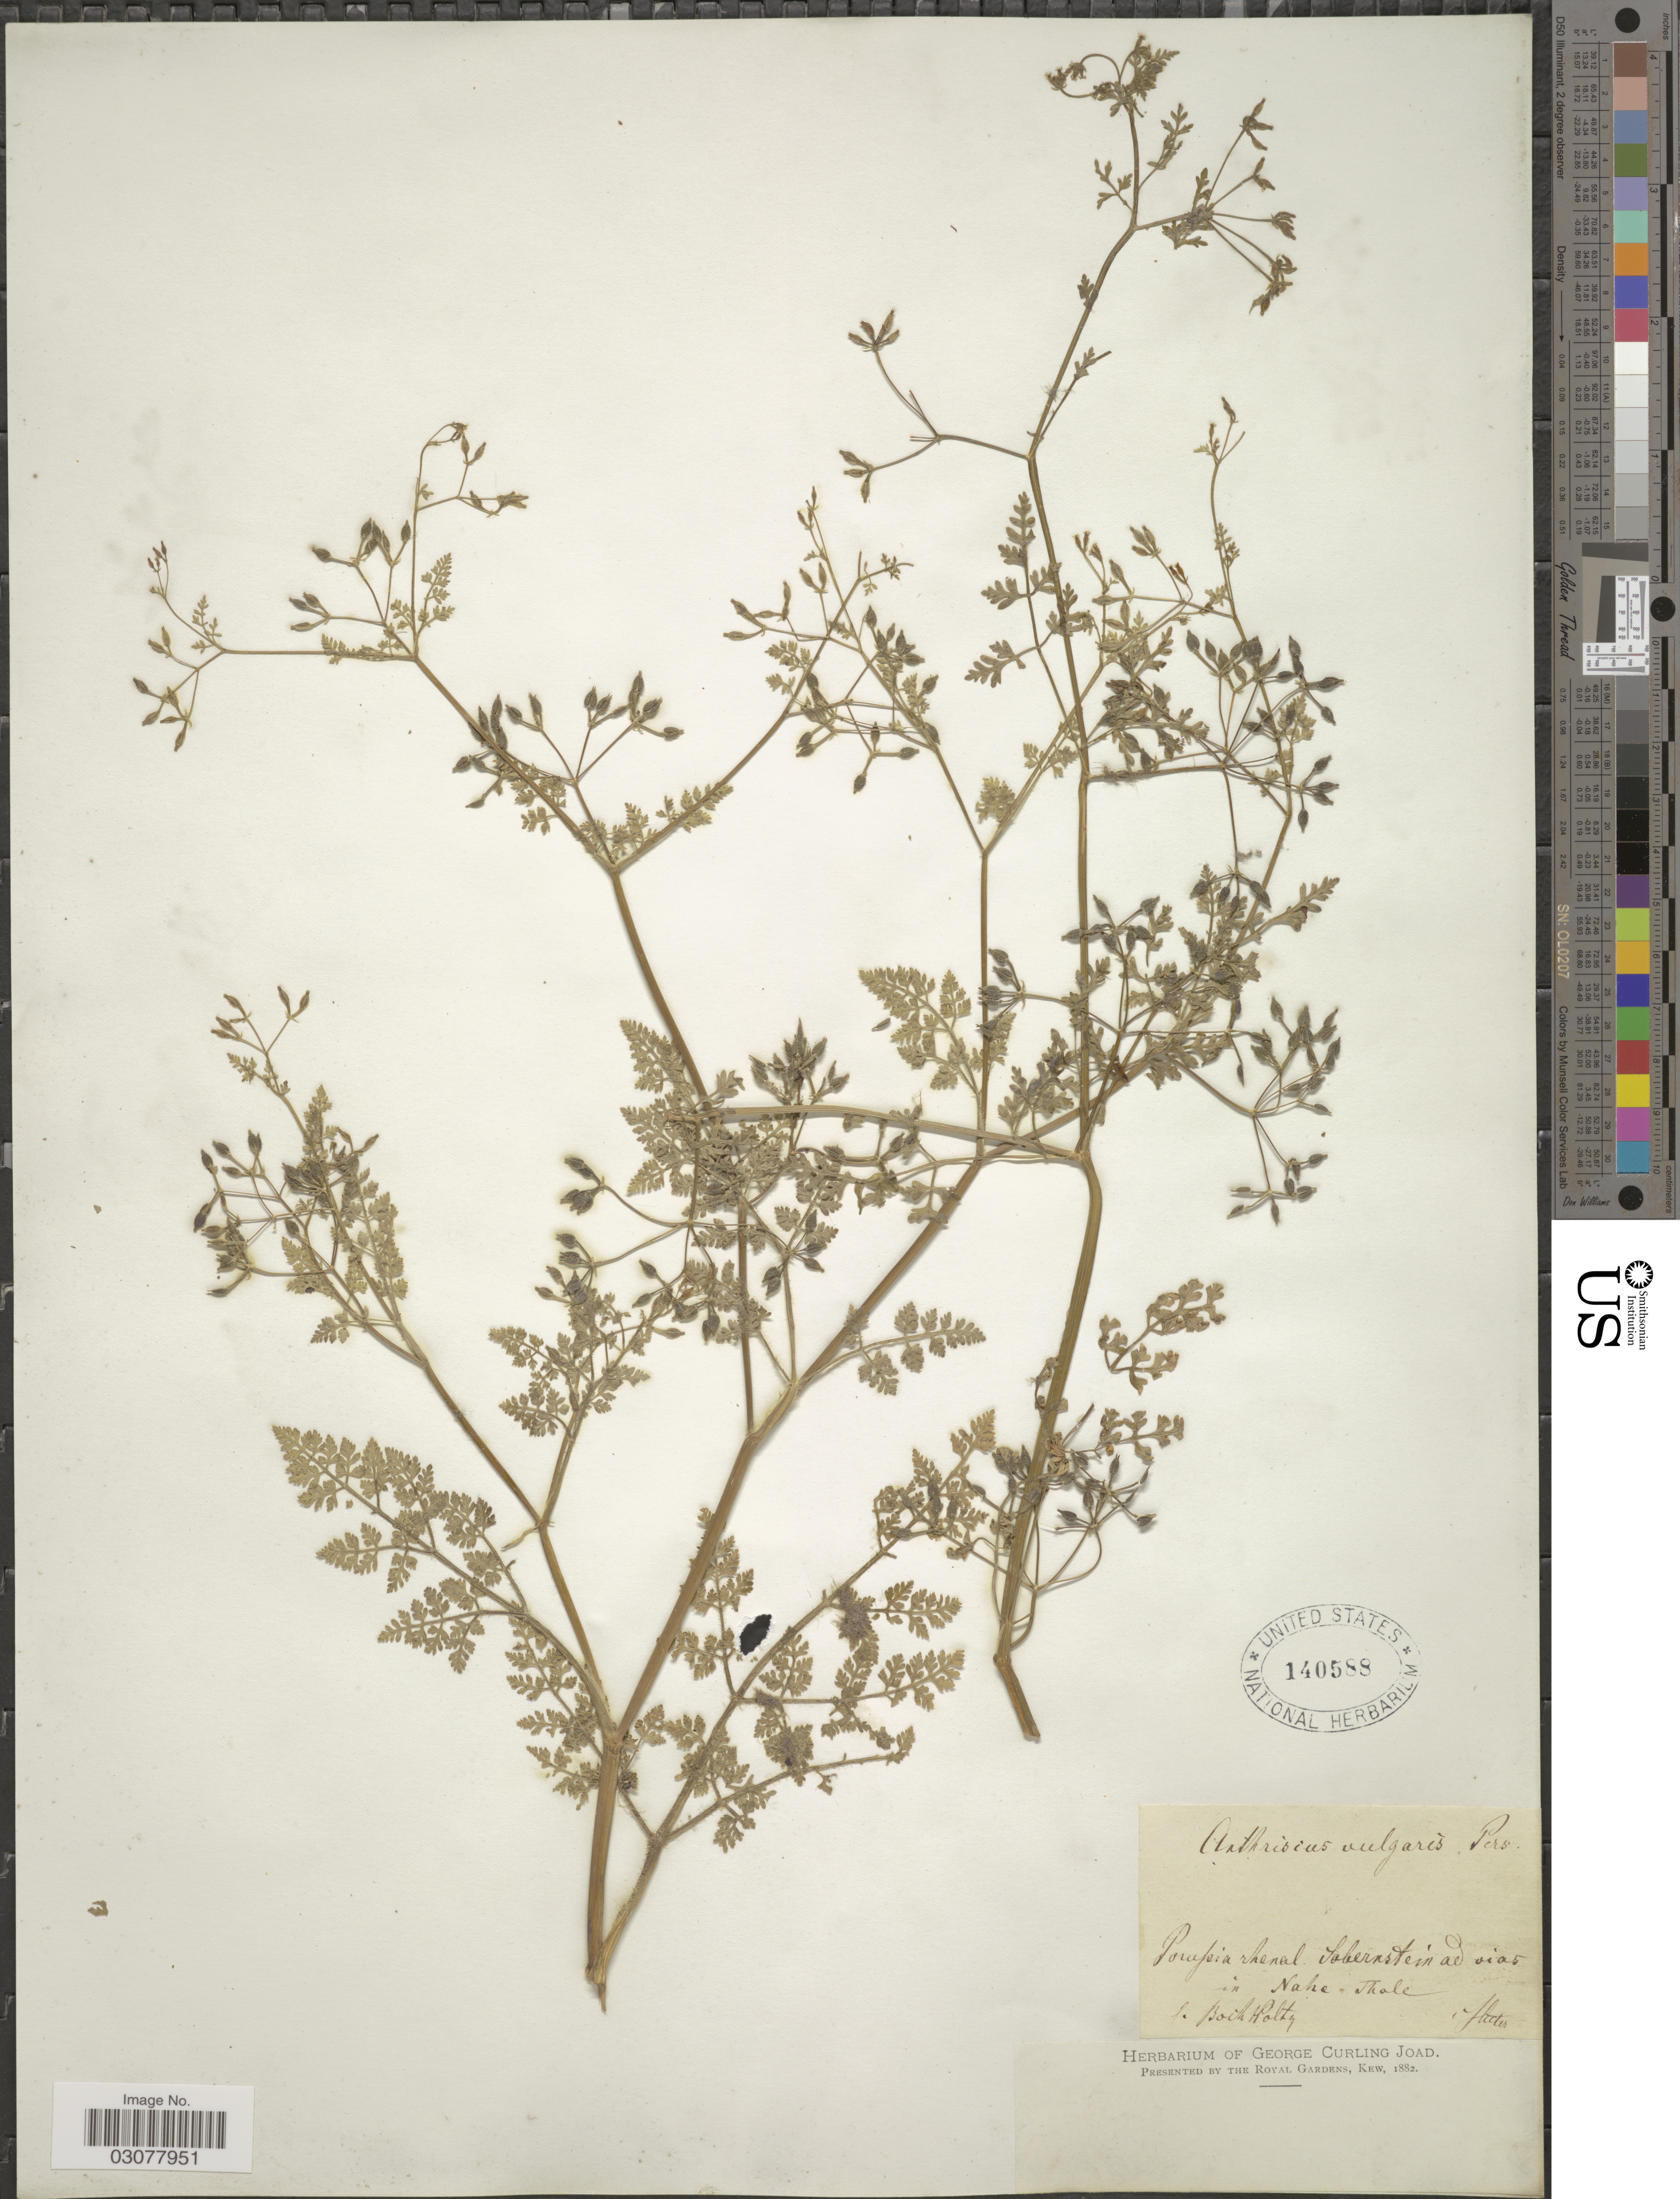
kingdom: Plantae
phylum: Tracheophyta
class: Magnoliopsida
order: Apiales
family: Apiaceae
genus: Anthriscus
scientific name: Anthriscus caucalis var. caucalis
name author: M. Bieb.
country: Luxembourg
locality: Bock Holtz.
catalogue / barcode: US 140588